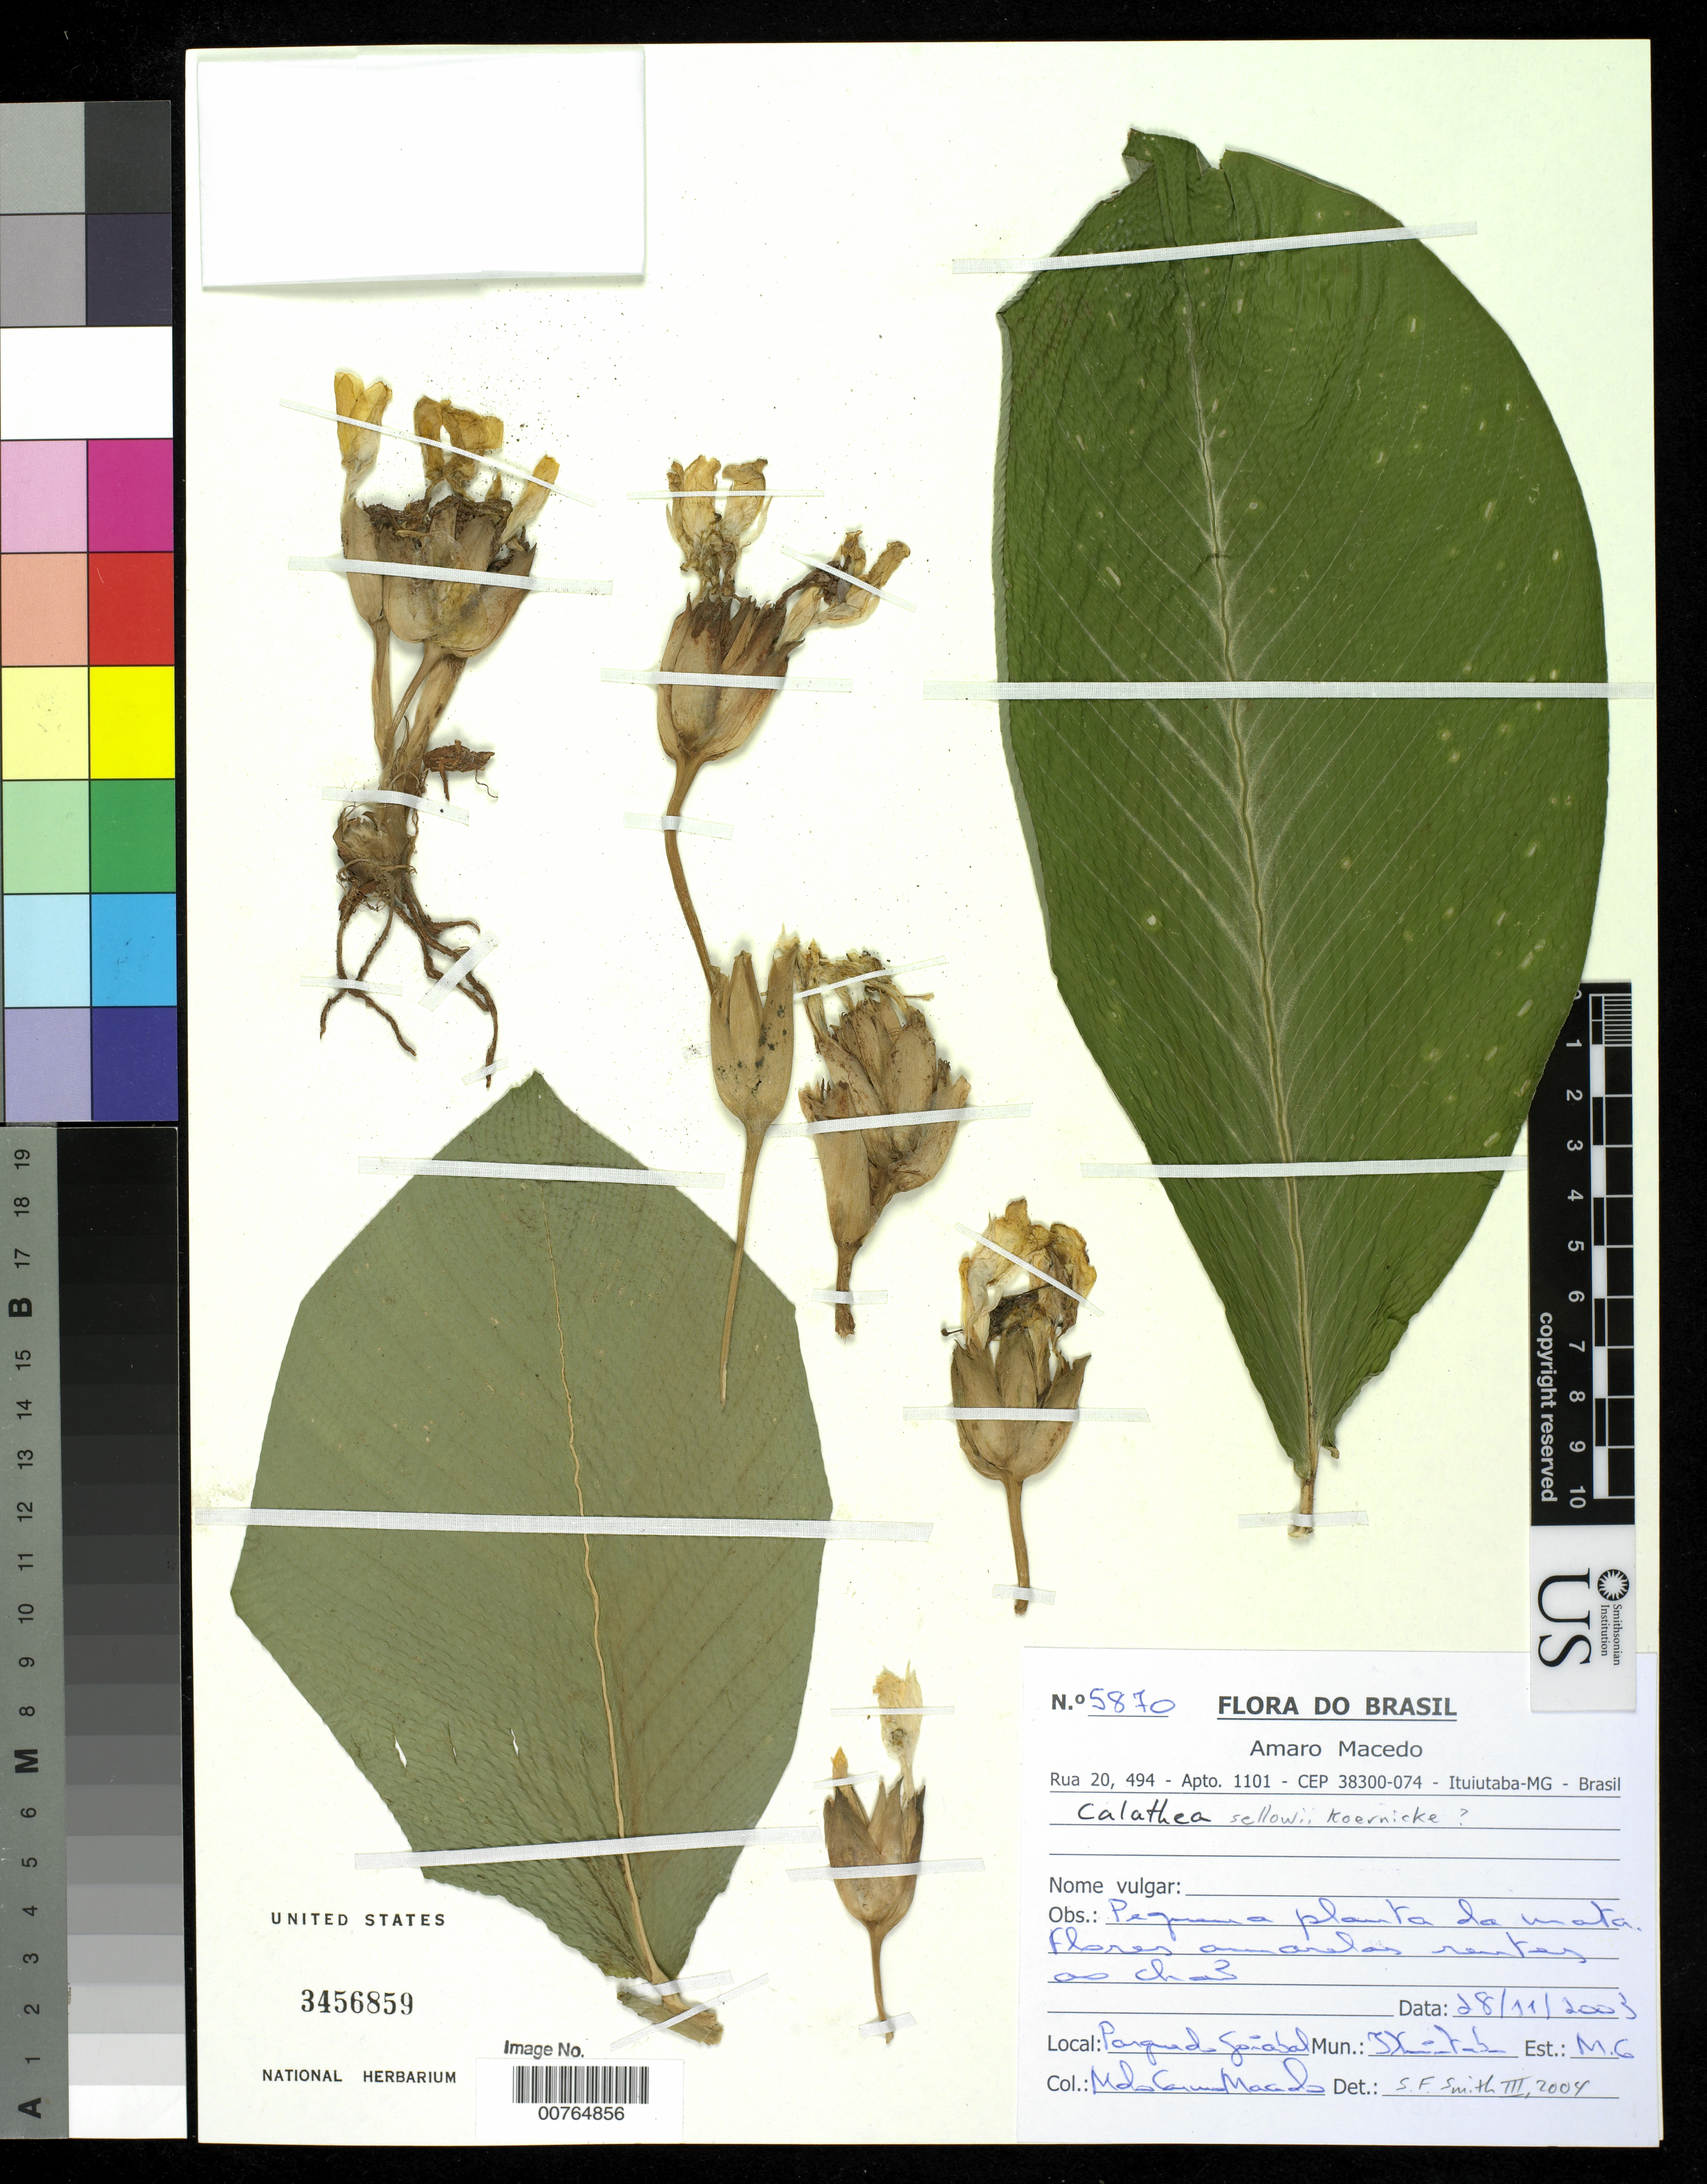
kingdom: Plantae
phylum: Tracheophyta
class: Liliopsida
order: Zingiberales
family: Marantaceae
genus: Goeppertia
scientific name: Goeppertia sellowii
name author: (Körn.) Borchs. & S. Suárez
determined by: Strong, M. T., (US), Smithsonian Institution - National Museum of Natural History (UNITED STATES)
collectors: M. Macedo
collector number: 5870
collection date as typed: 28 Nov 2003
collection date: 2003-11-28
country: Brazil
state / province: Minas Gerais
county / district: Ituiutaba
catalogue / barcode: US 3456859